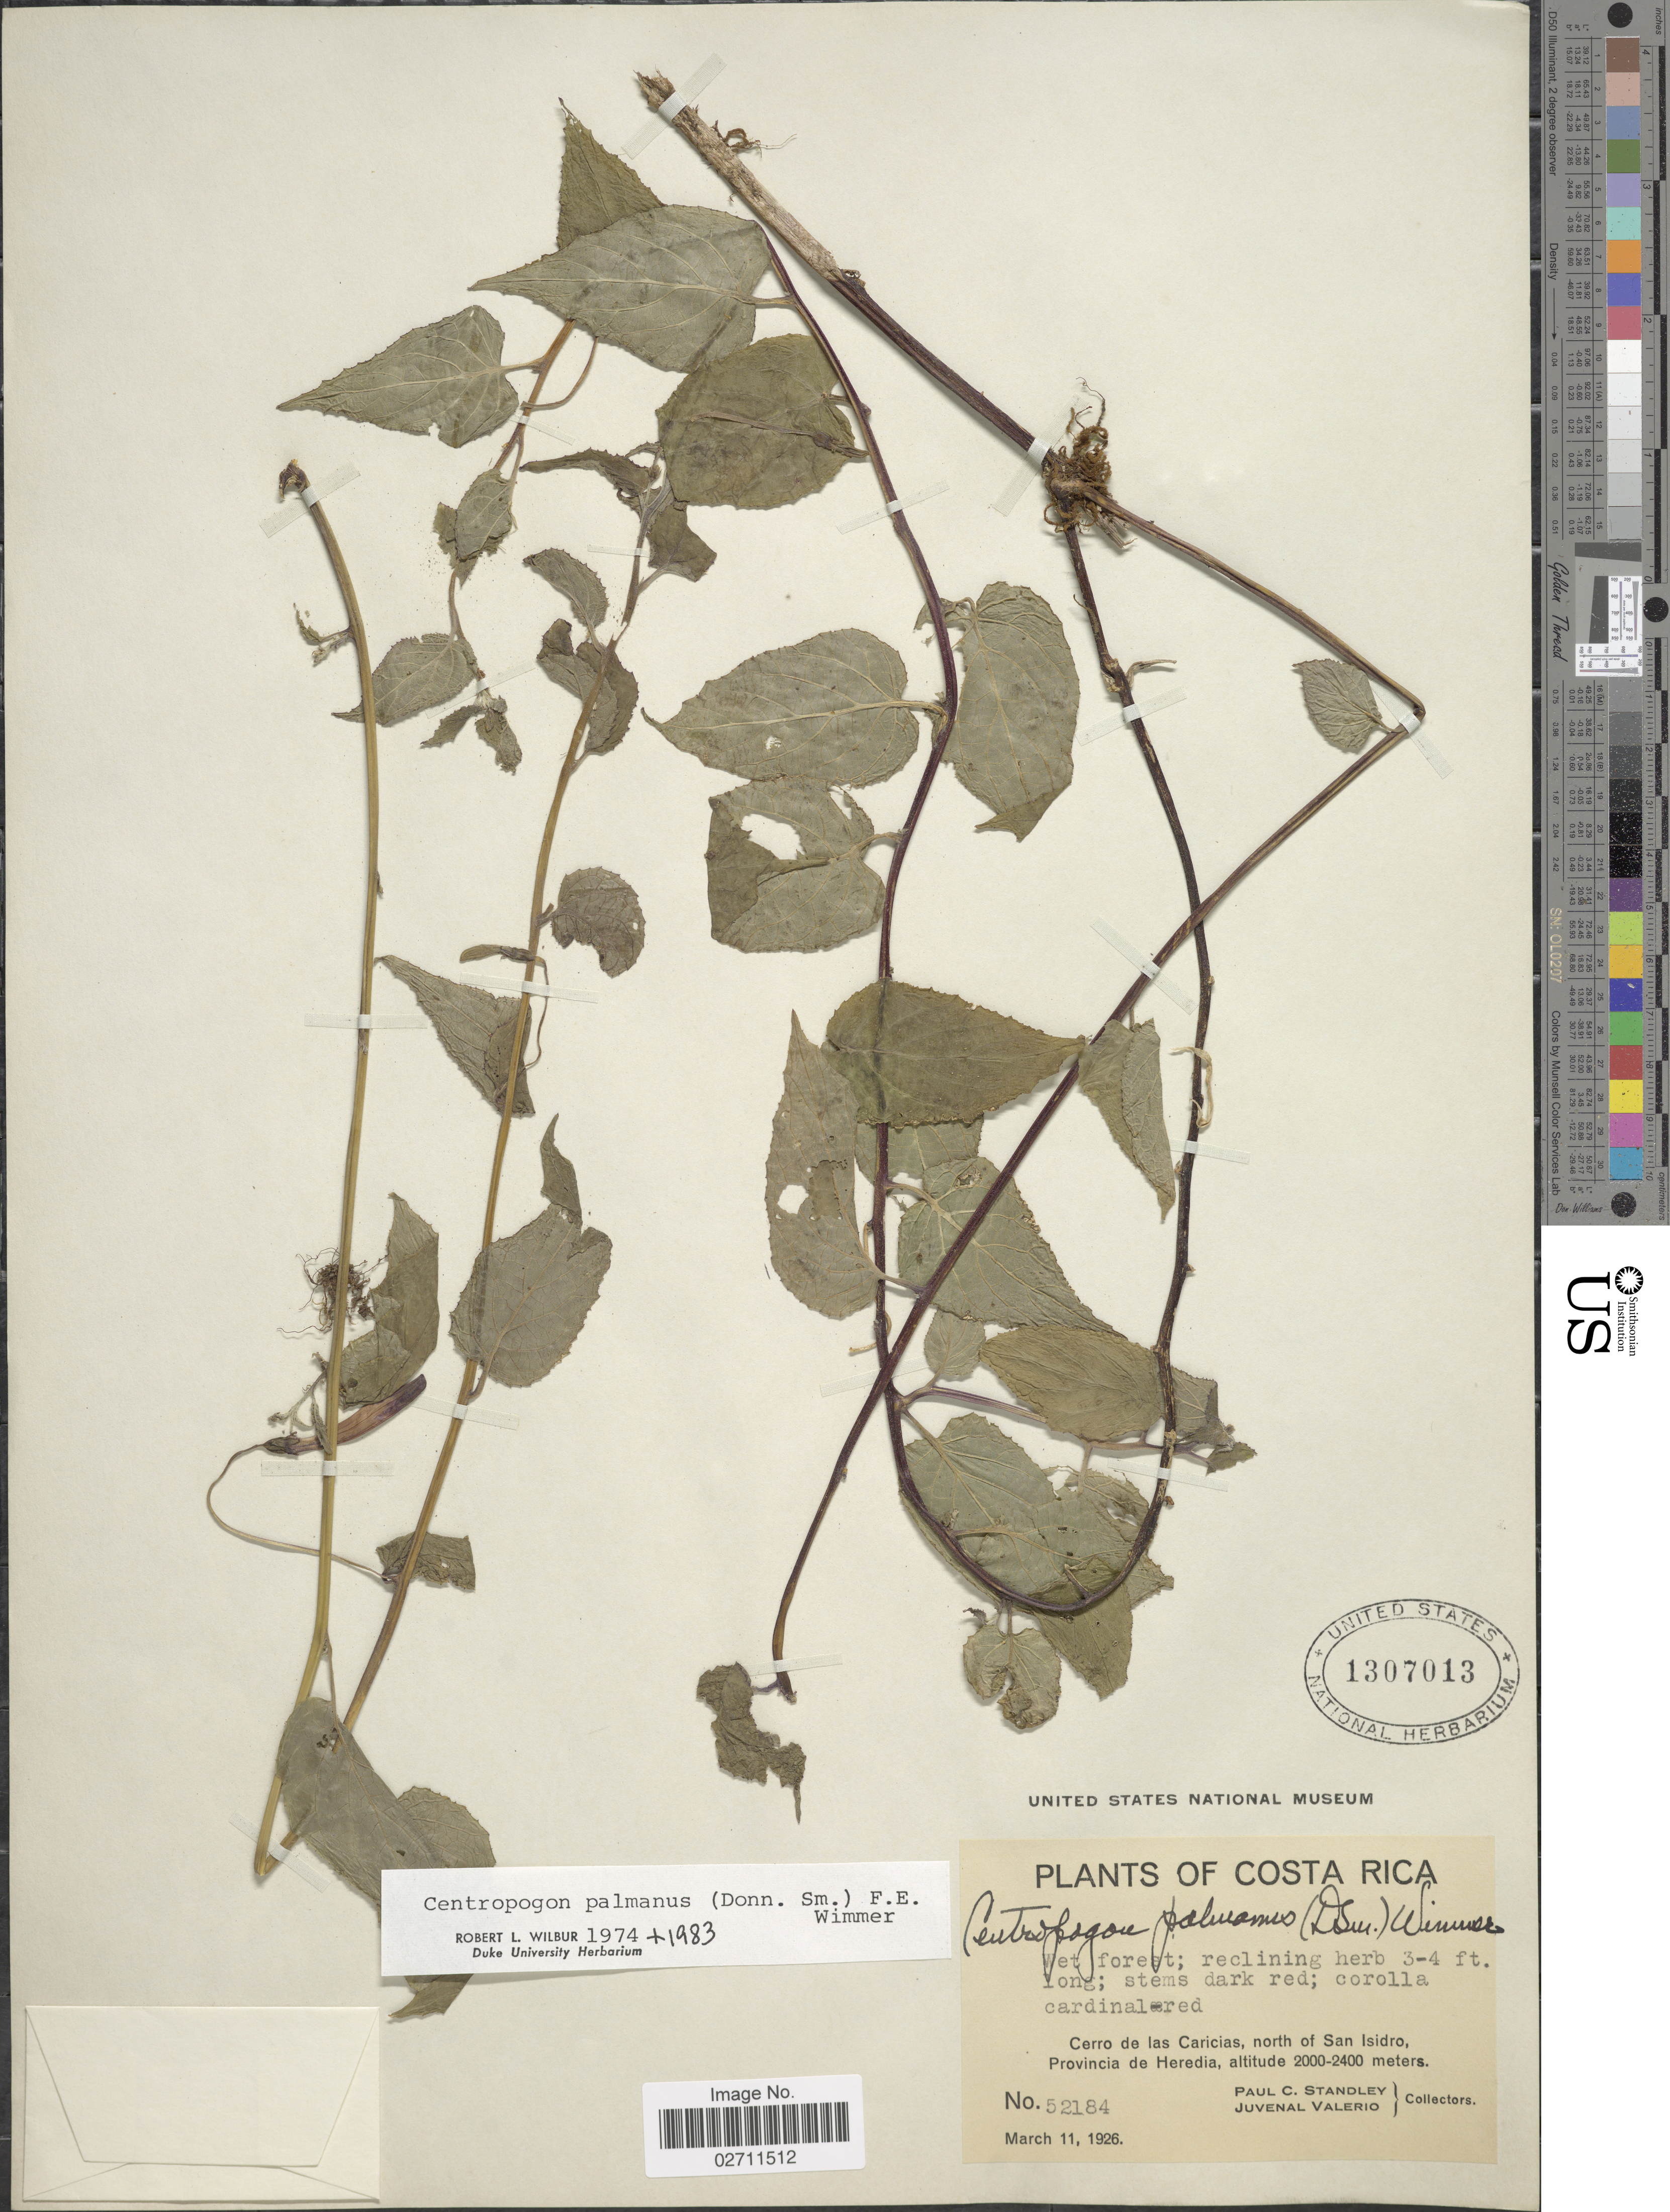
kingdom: Plantae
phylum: Tracheophyta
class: Magnoliopsida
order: Asterales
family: Campanulaceae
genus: Centropogon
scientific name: Centropogon palmanus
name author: (Donn. Sm.) E. Wimm.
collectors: P. C. Standley & J. Valerio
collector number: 52184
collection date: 1926-03-11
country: Costa Rica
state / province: Heredia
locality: Cerro de las Caricias, north of San Isidro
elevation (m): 2000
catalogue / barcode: US 1307013